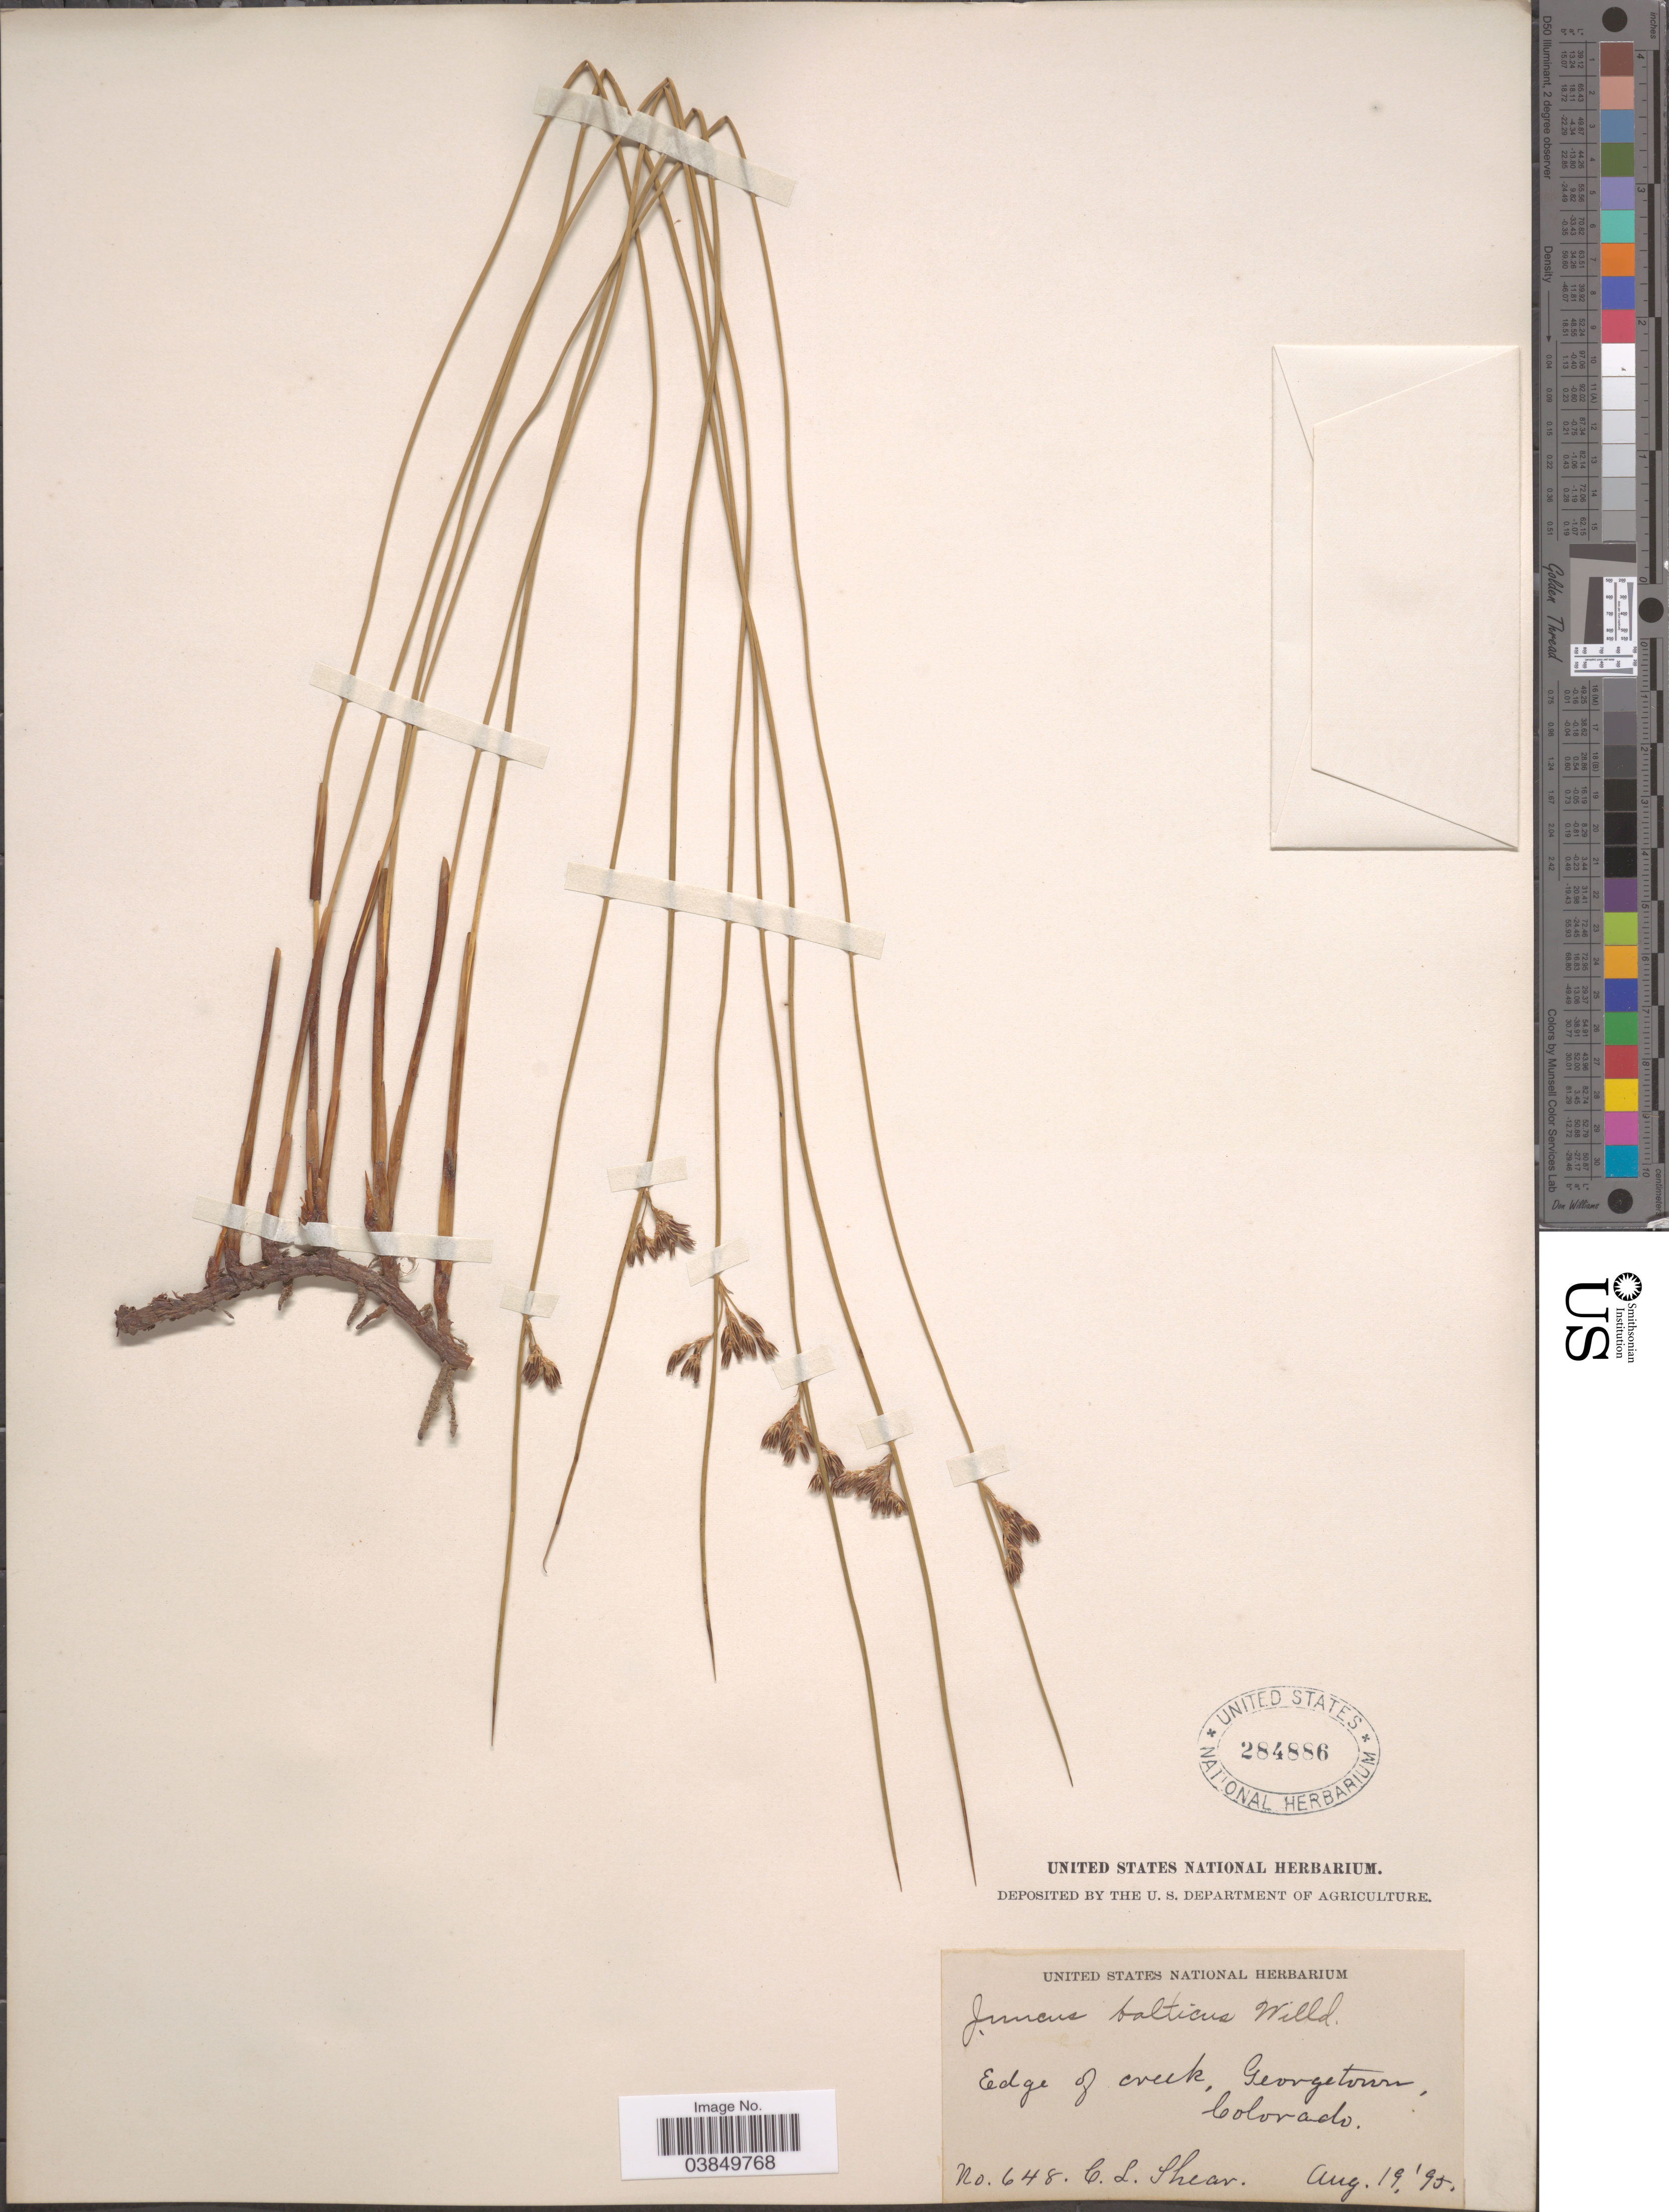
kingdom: Plantae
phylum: Tracheophyta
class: Liliopsida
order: Poales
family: Juncaceae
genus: Juncus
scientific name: Juncus balticus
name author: Willd.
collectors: C. L. Shear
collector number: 648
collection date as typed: Transcribed d/m/y: 19/8/95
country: United States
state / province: Colorado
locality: Edge of creek, Georgetown.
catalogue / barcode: US 284886